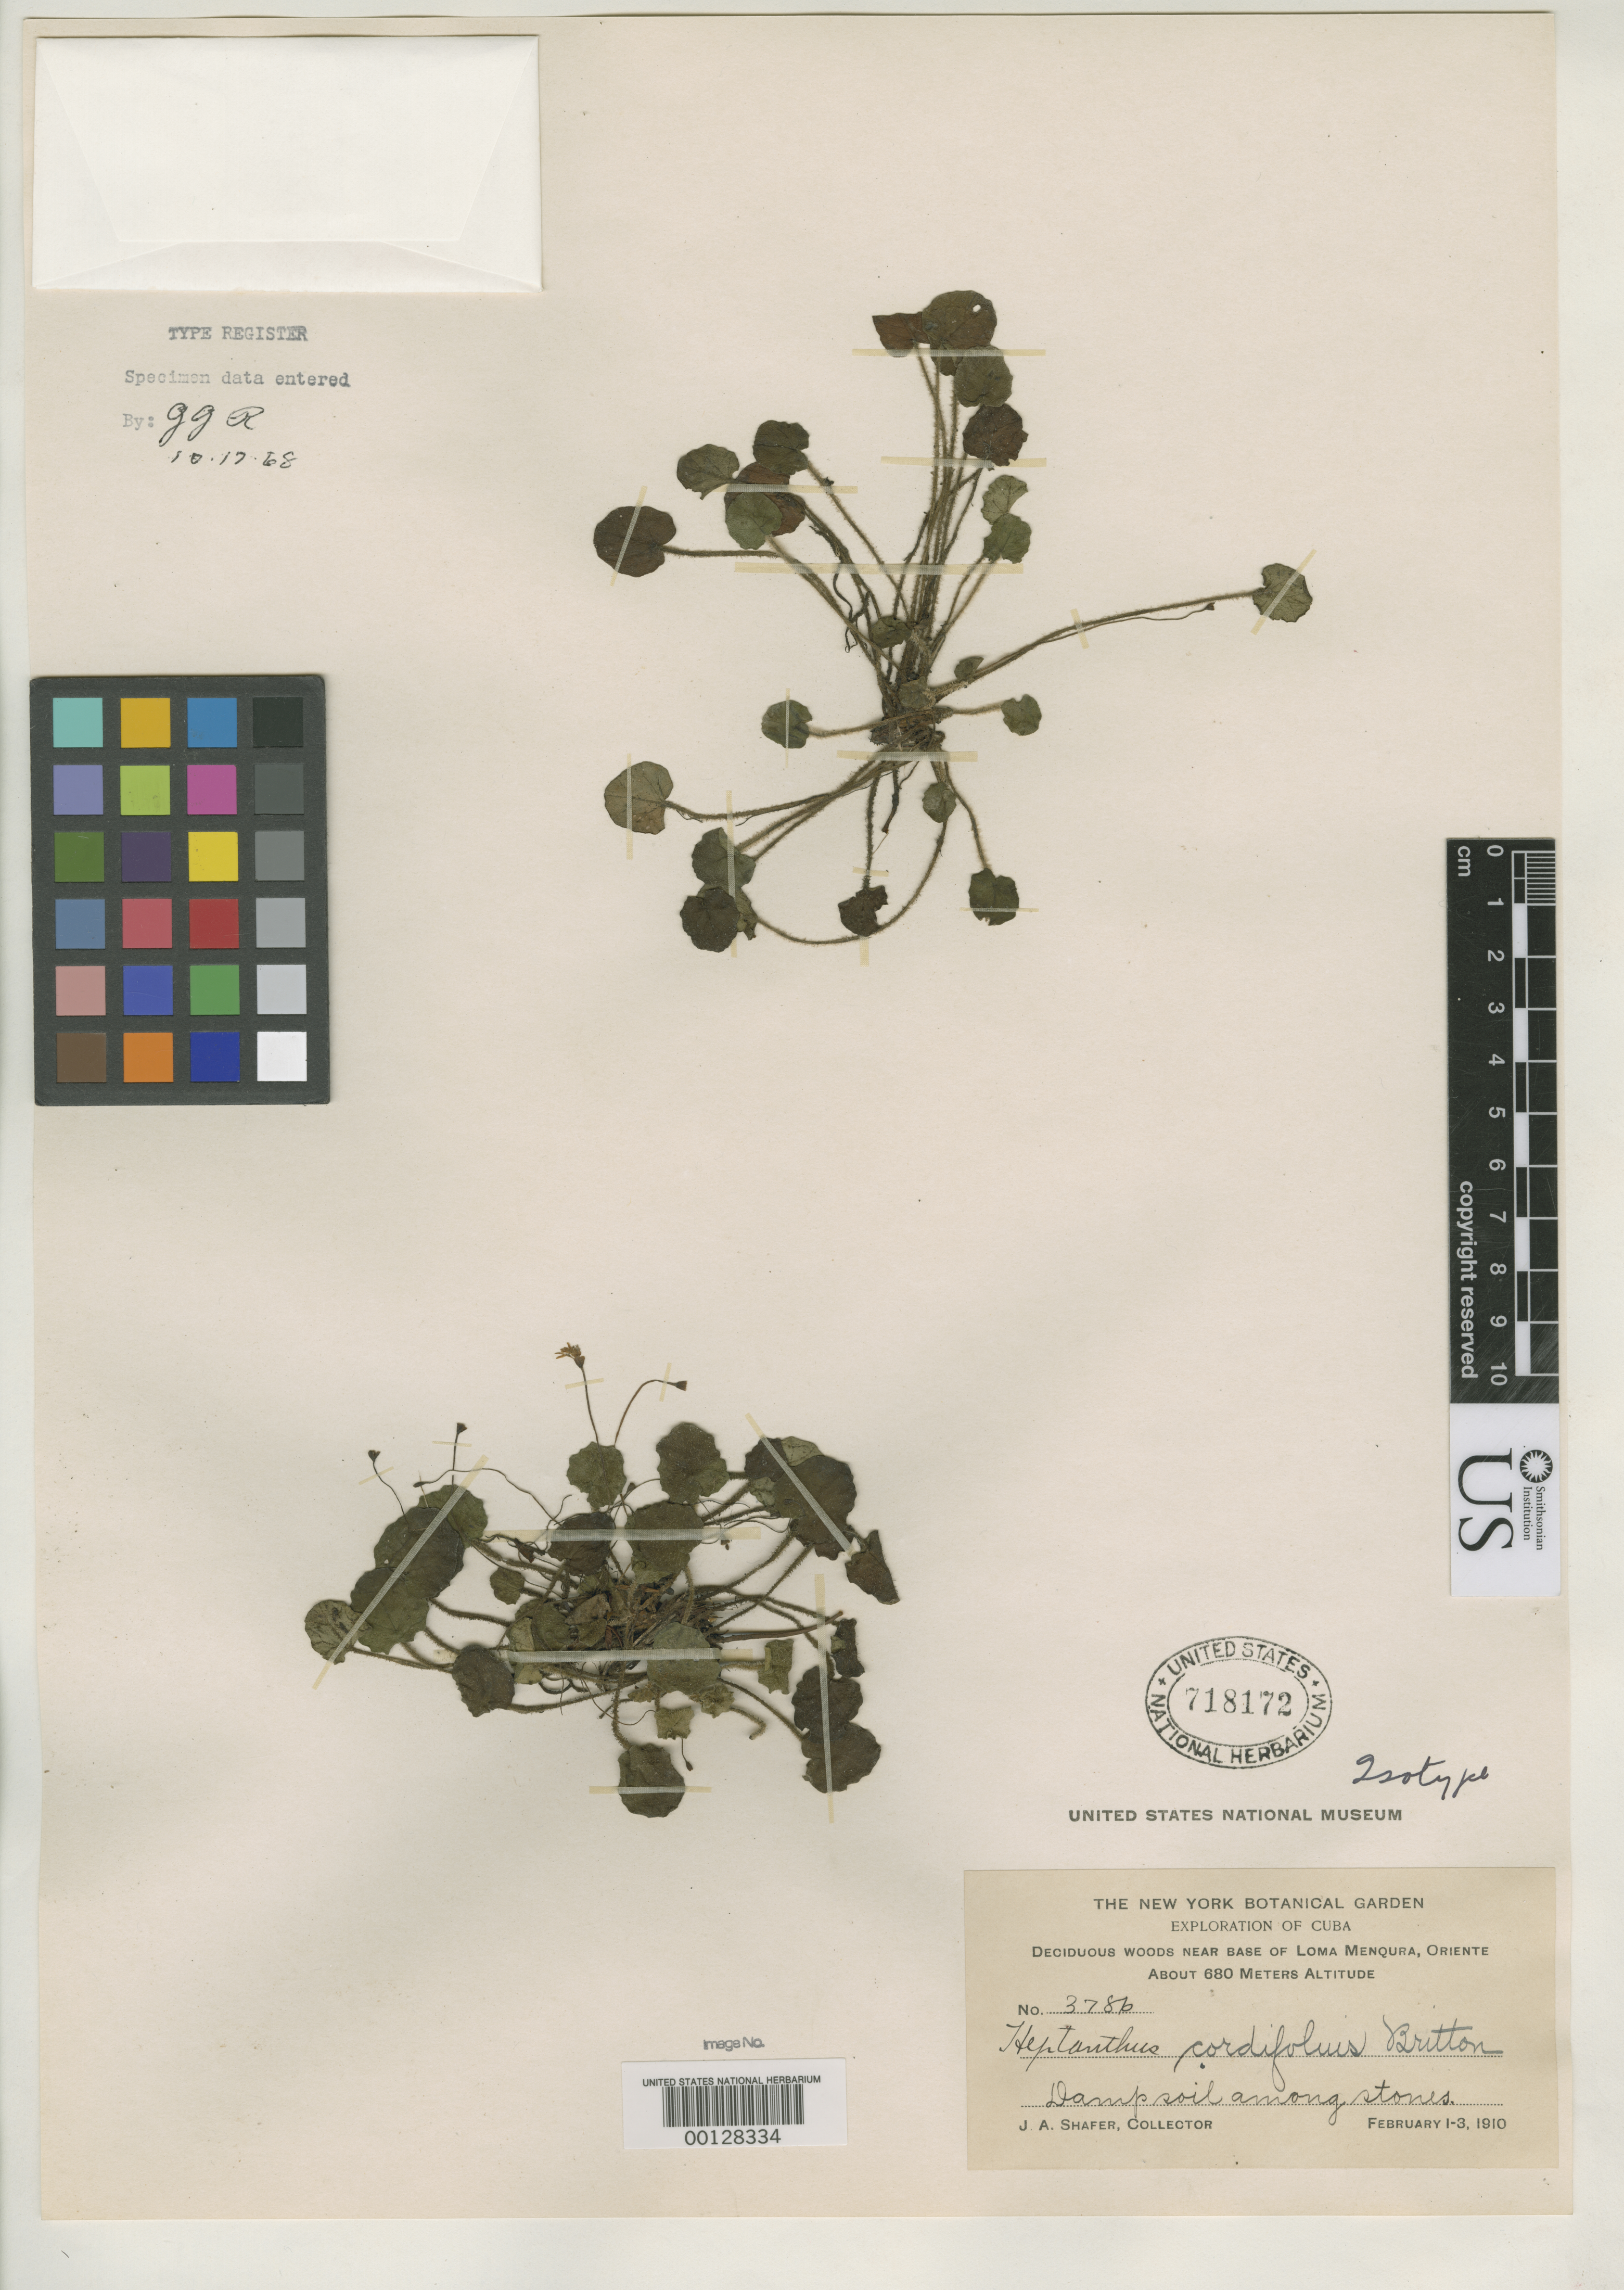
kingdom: Plantae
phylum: Tracheophyta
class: Magnoliopsida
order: Asterales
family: Asteraceae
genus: Heptanthus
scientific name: Heptanthus cordifolius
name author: Britton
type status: Isotype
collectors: J. A. Shafer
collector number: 3786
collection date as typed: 01 Feb 1910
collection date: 1910-02-01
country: Cuba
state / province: Oriente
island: Greater Antilles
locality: Loma Menqura.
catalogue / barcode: US 718172